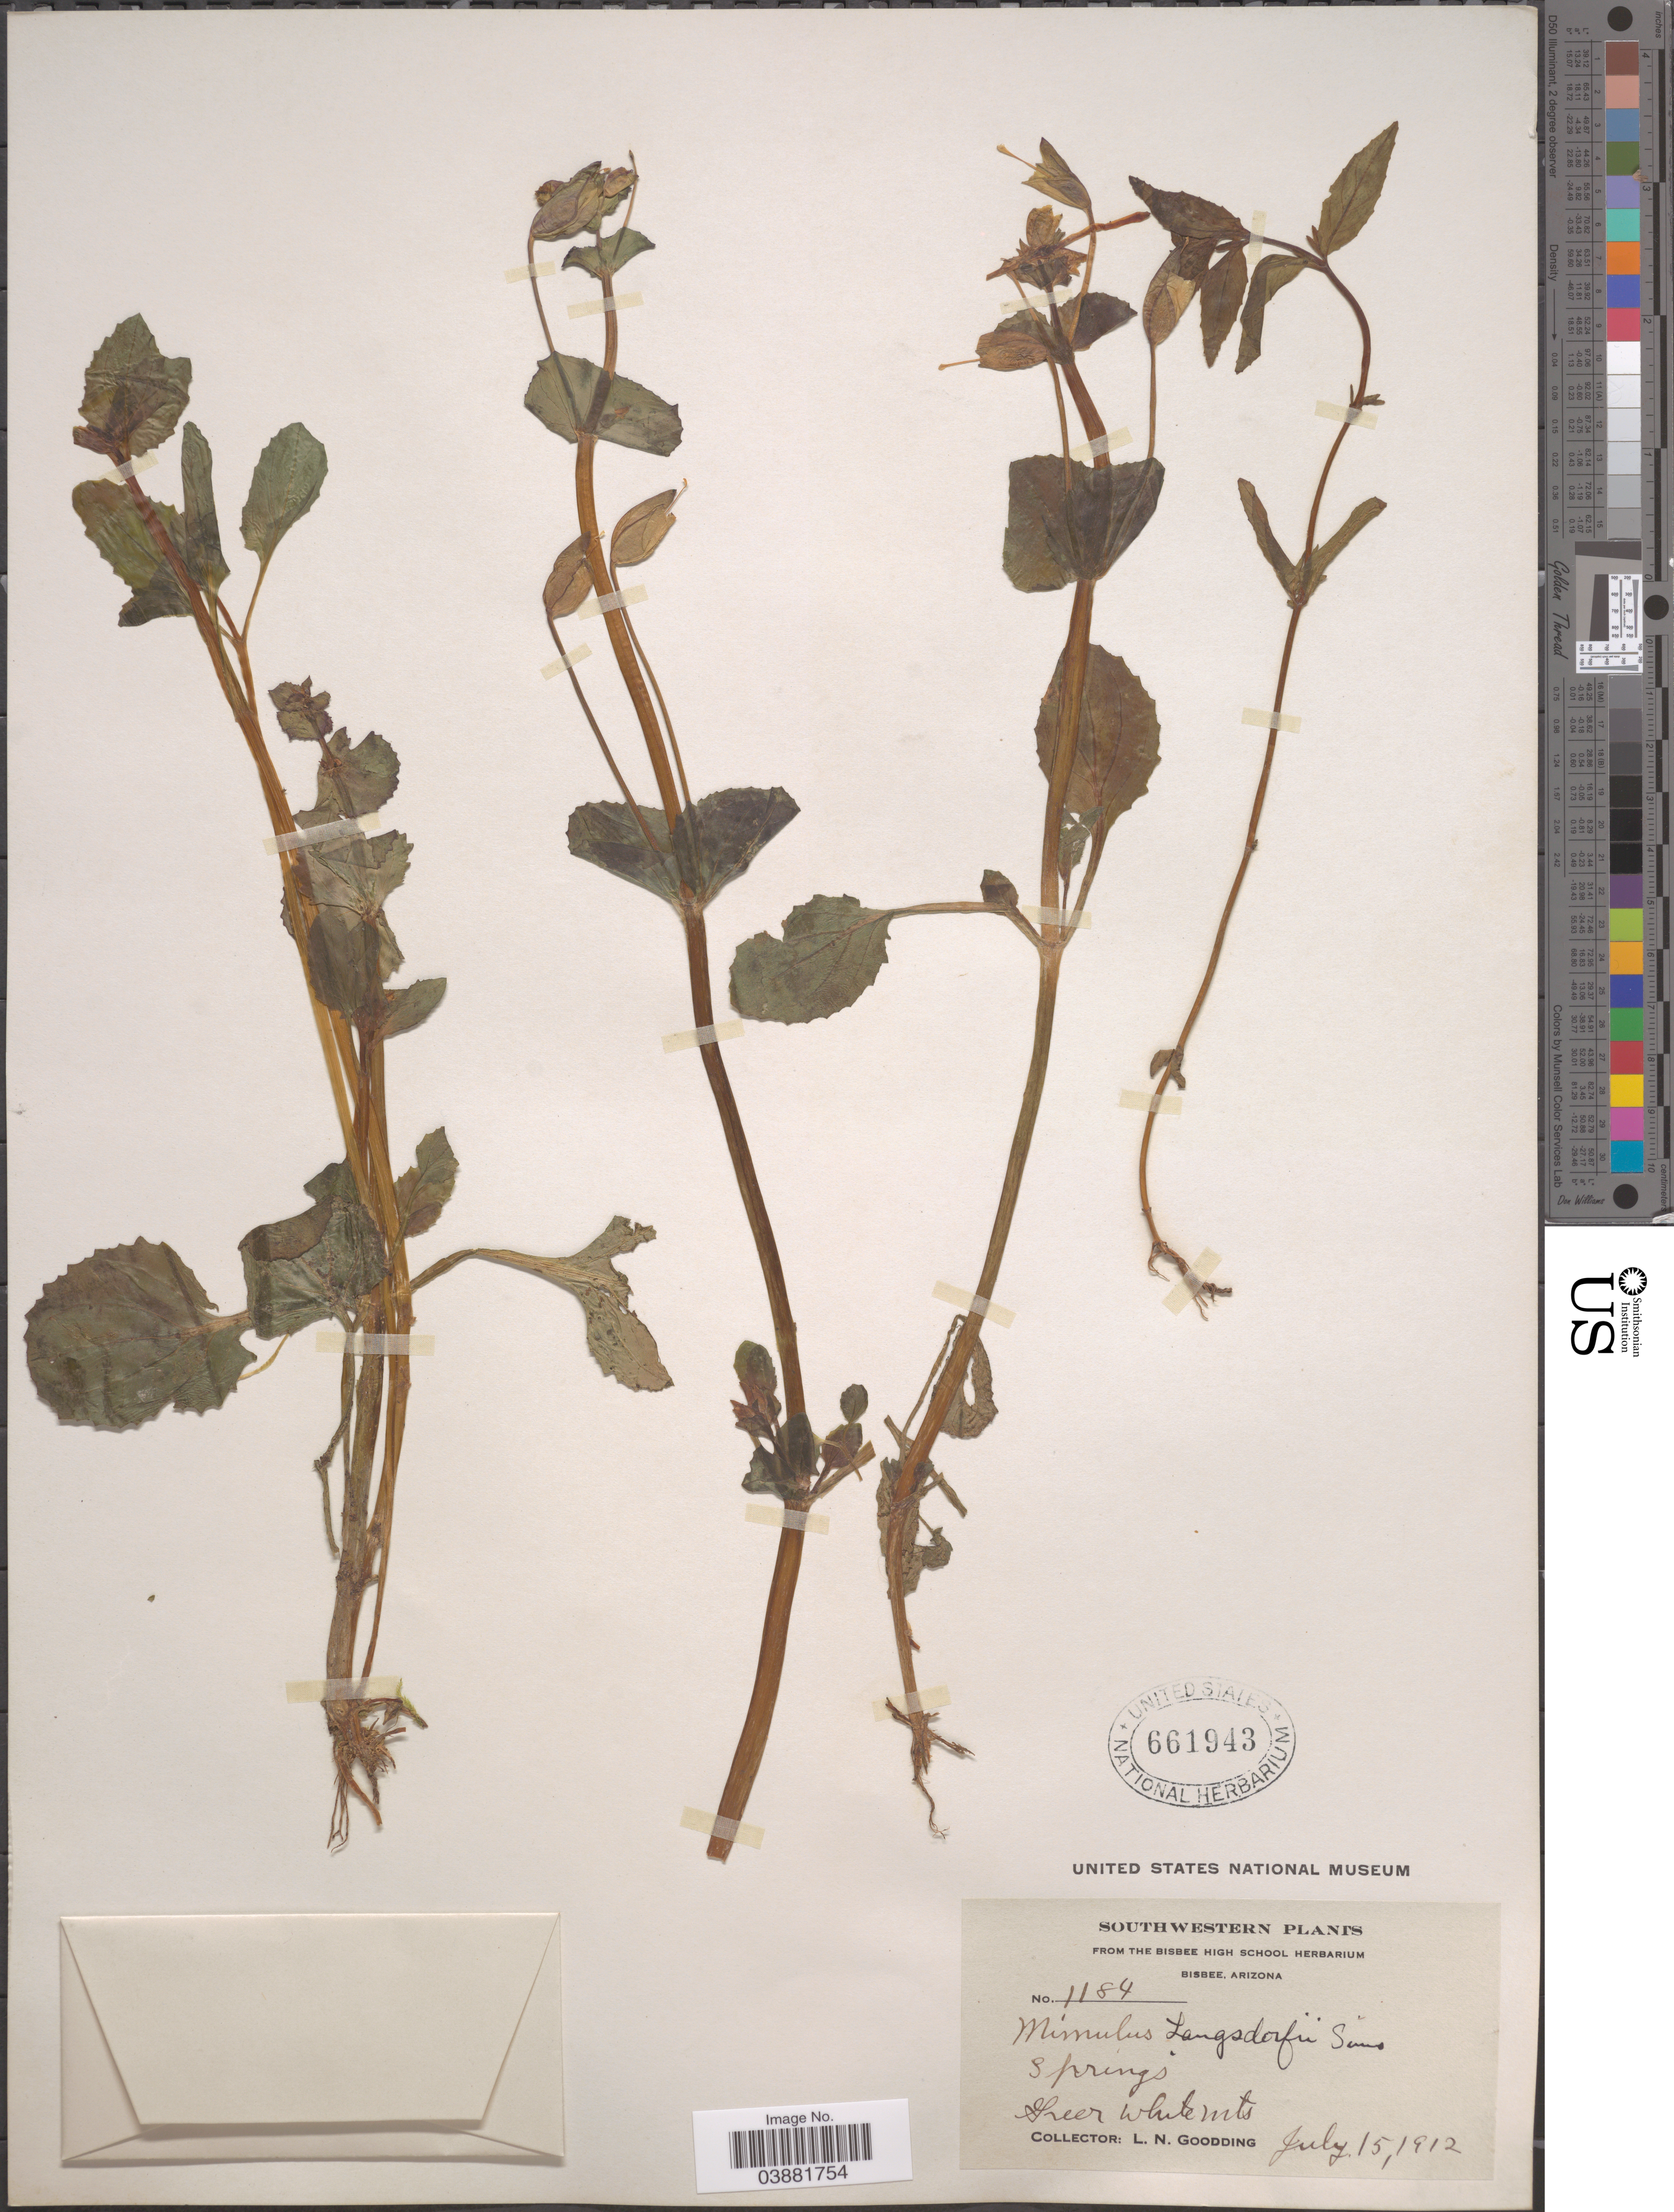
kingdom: Plantae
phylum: Tracheophyta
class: Magnoliopsida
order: Lamiales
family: Phrymaceae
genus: Mimulus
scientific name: Mimulus guttatus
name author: DC.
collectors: L. N. Goodding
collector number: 1184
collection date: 1912-07-15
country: United States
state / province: Arizona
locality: Southwestern. Springs. Greer White Mts.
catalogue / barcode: US 661943